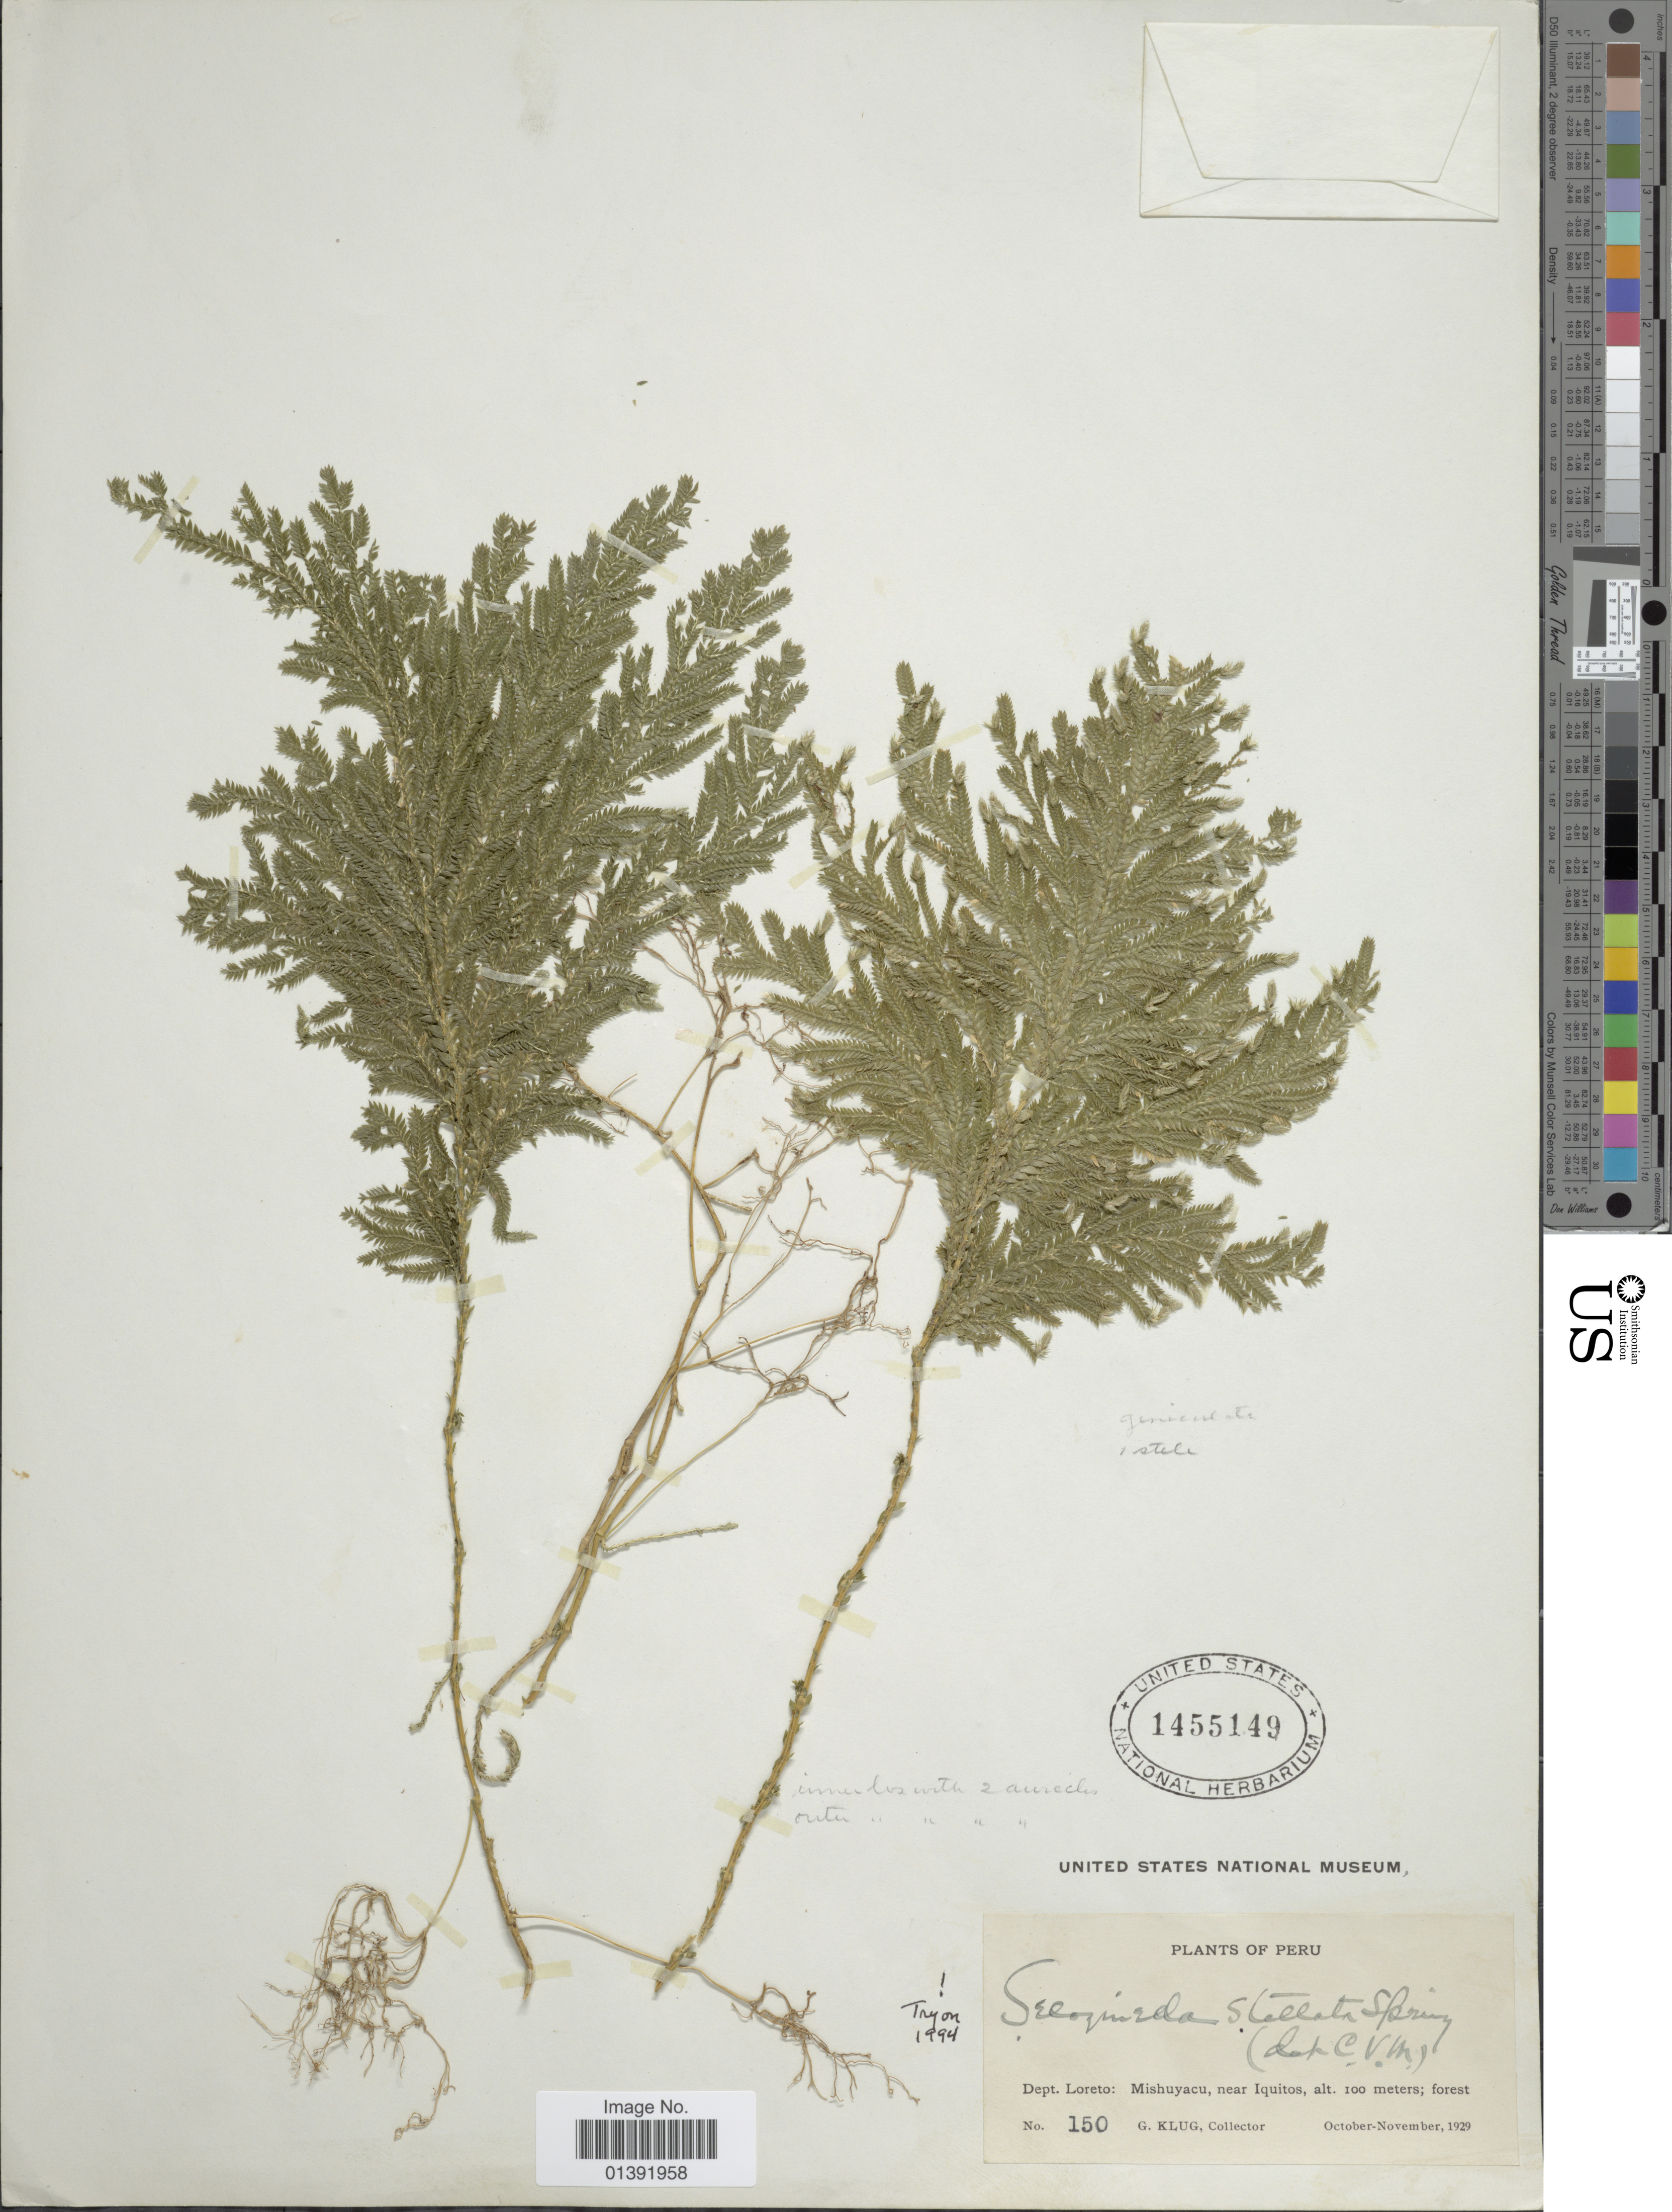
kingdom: Plantae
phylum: Tracheophyta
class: Lycopodiopsida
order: Selaginellales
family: Selaginellaceae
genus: Selaginella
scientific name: Selaginella stellata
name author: Spring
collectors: G. Klug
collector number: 150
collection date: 1929-10/1929-11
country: Peru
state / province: Loreto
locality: Mishuyacu, near Iquitos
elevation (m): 100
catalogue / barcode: US 1455149